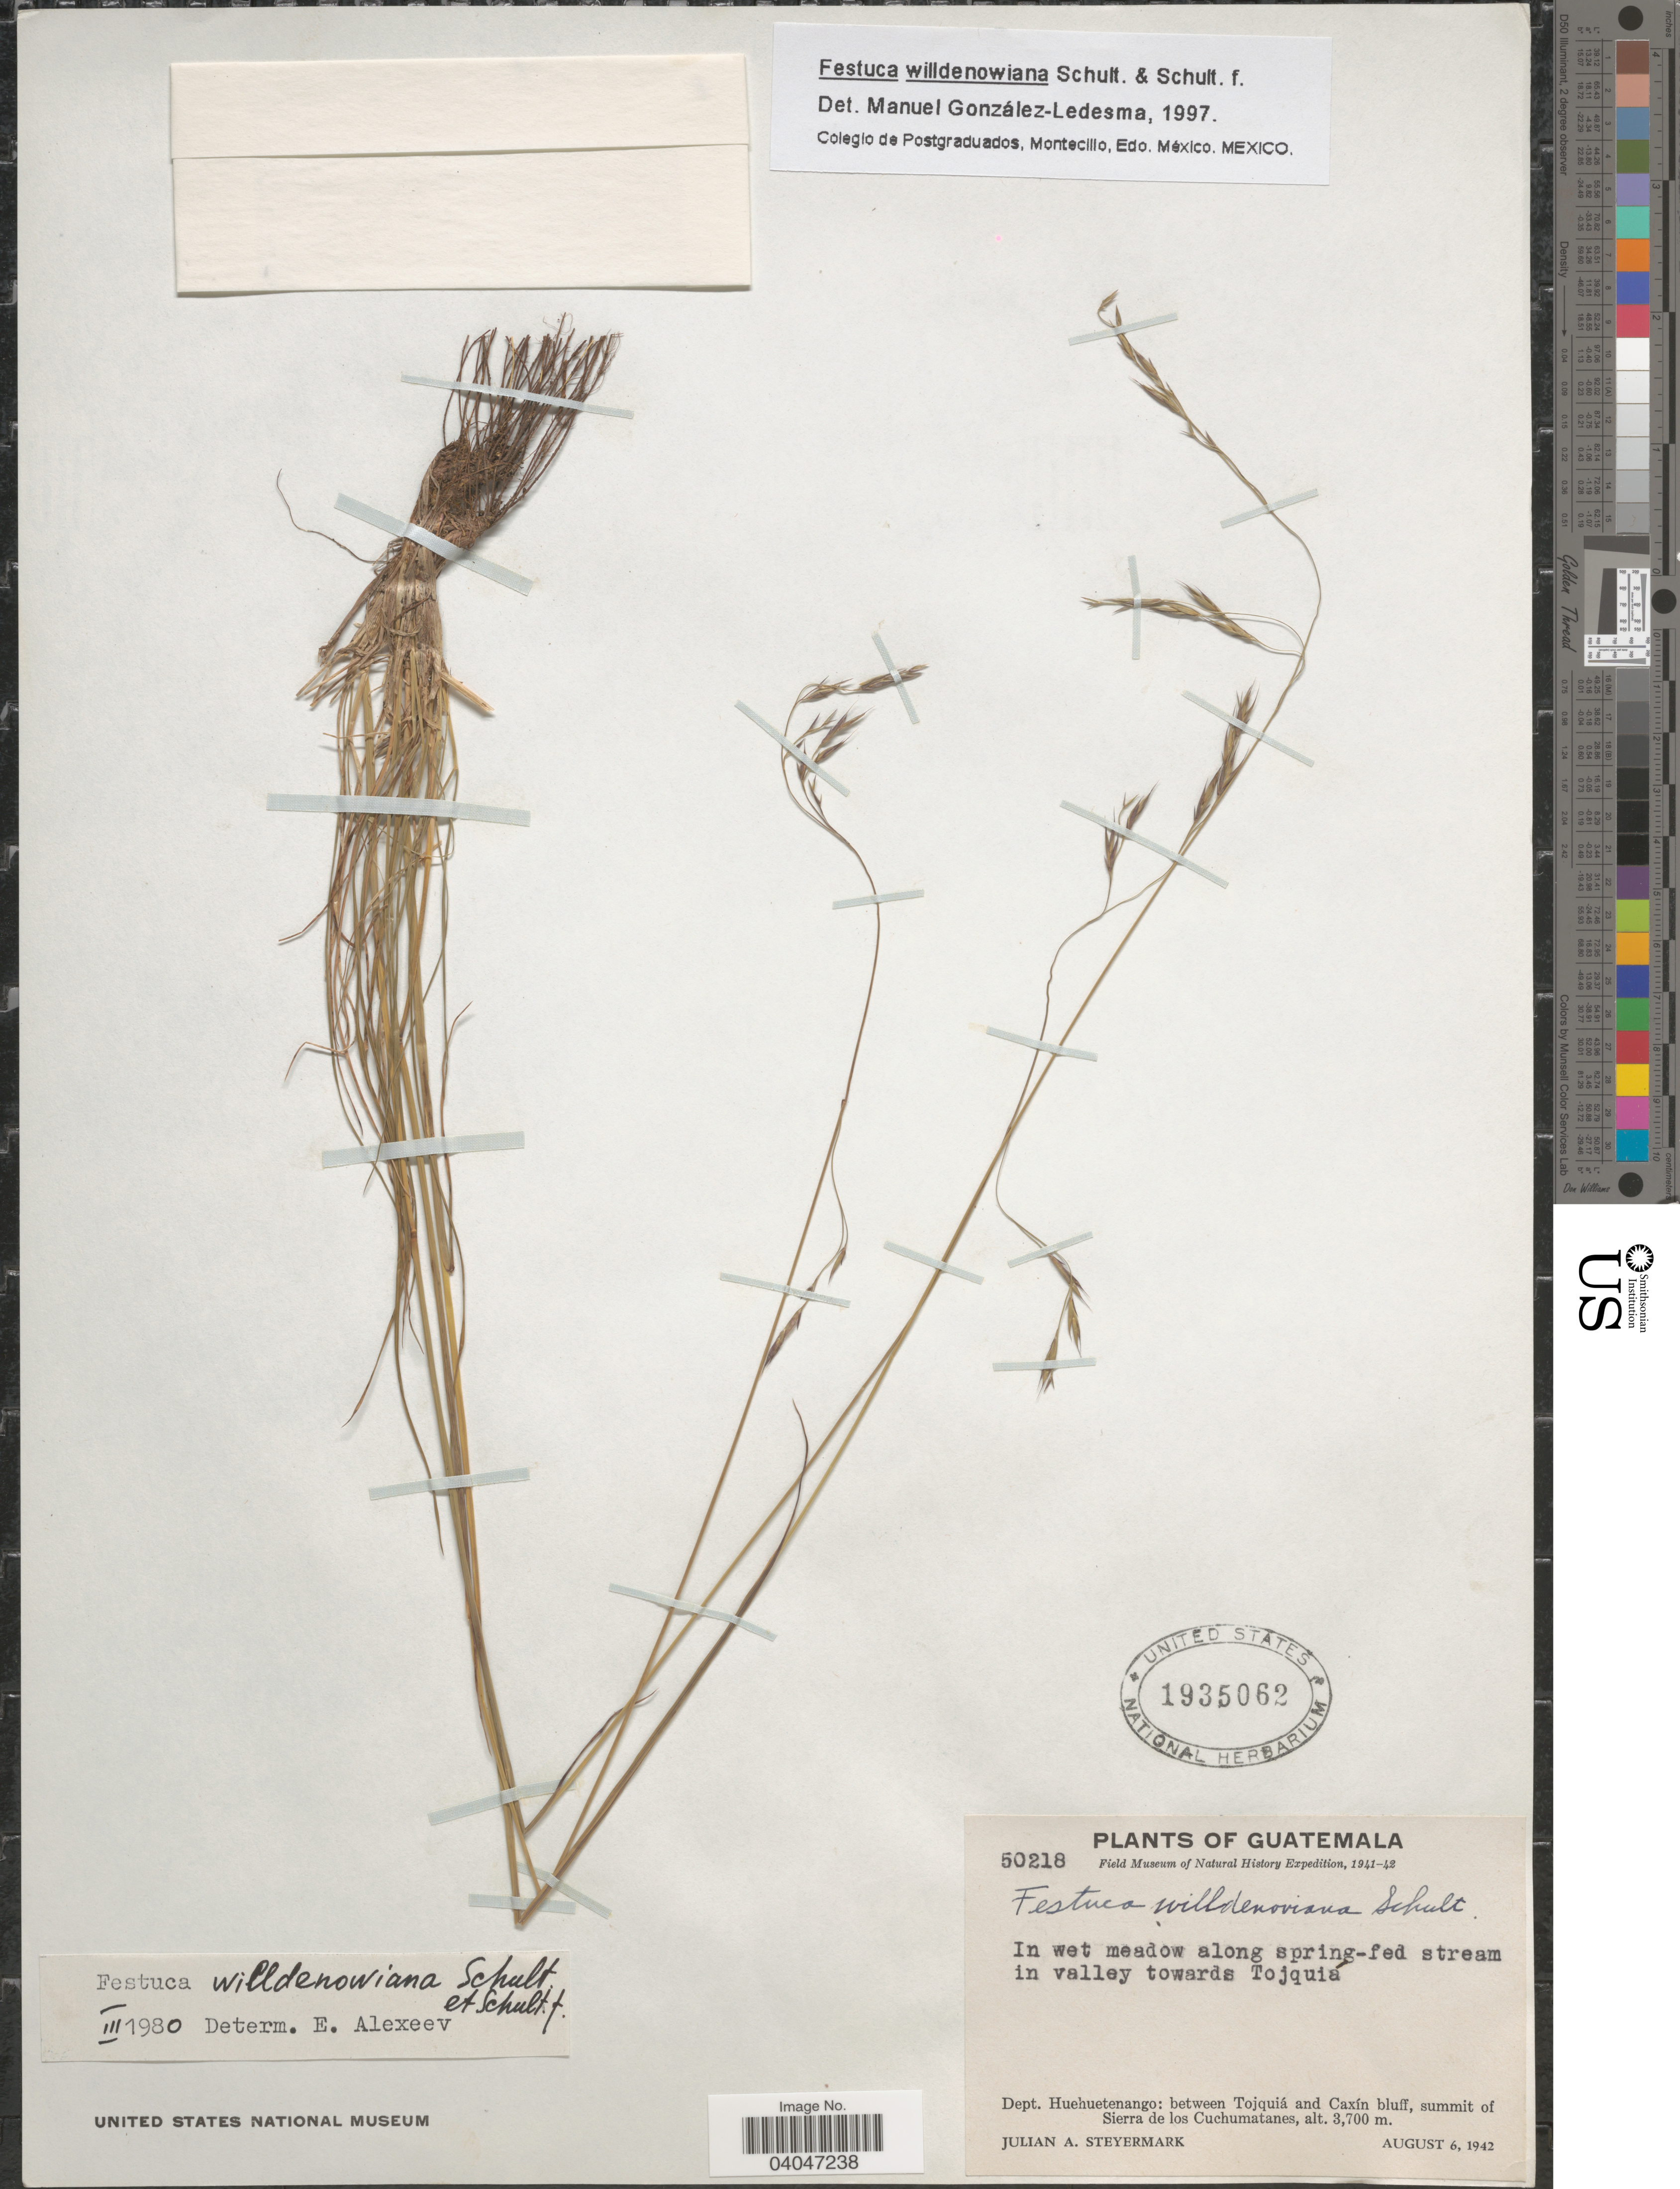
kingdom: Plantae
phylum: Tracheophyta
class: Liliopsida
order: Poales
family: Poaceae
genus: Festuca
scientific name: Festuca willdenowiana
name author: Schult. & Schult. f.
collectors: J. Steyermark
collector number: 50218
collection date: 1942-08-06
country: Guatemala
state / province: Huehuetenango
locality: In wet meadow along spring-fed sream in valley towards Tojquiá. Dept. Huehuetenango: between Tojquiá and Caxín bluff, summit of Sierra de los Cuchumatanes.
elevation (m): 3700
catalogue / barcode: US 1935062